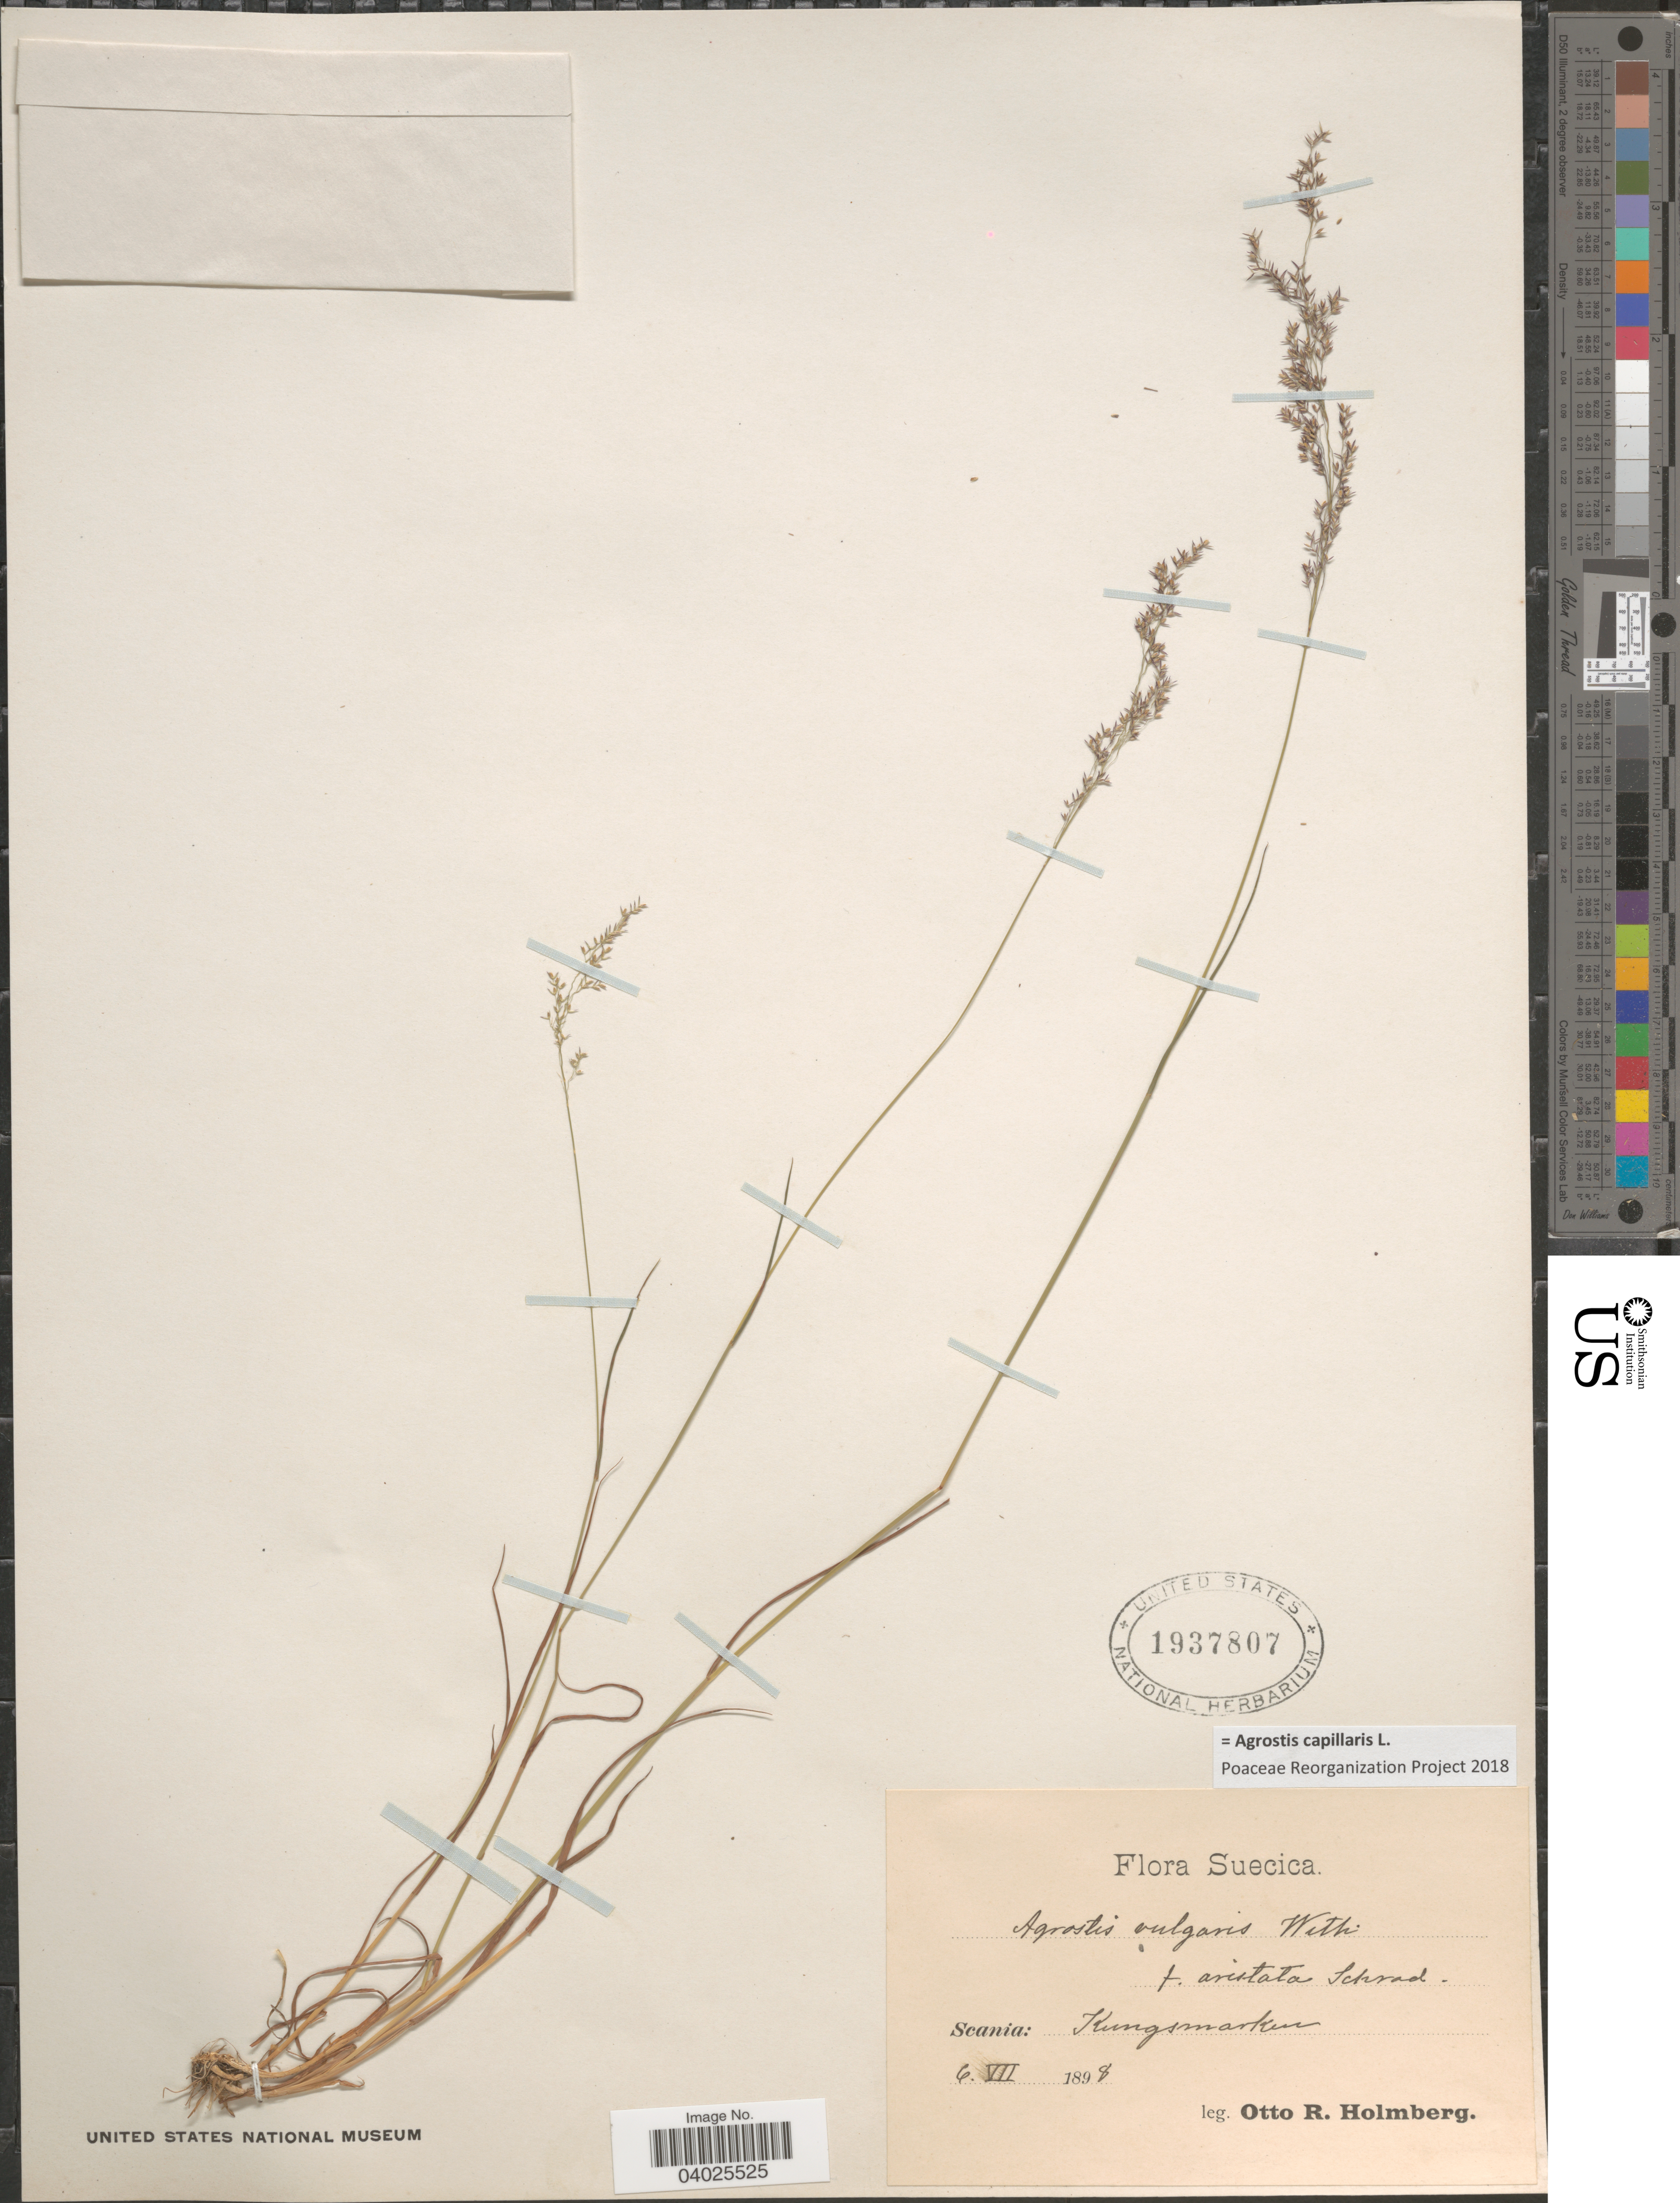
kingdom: Plantae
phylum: Tracheophyta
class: Liliopsida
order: Poales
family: Poaceae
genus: Agrostis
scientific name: Agrostis capillaris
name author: L.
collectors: O. Holmberg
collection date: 1898-07-06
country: Sweden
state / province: Skåne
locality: Suecica. Scania: Kungsmarken.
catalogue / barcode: US 1937807